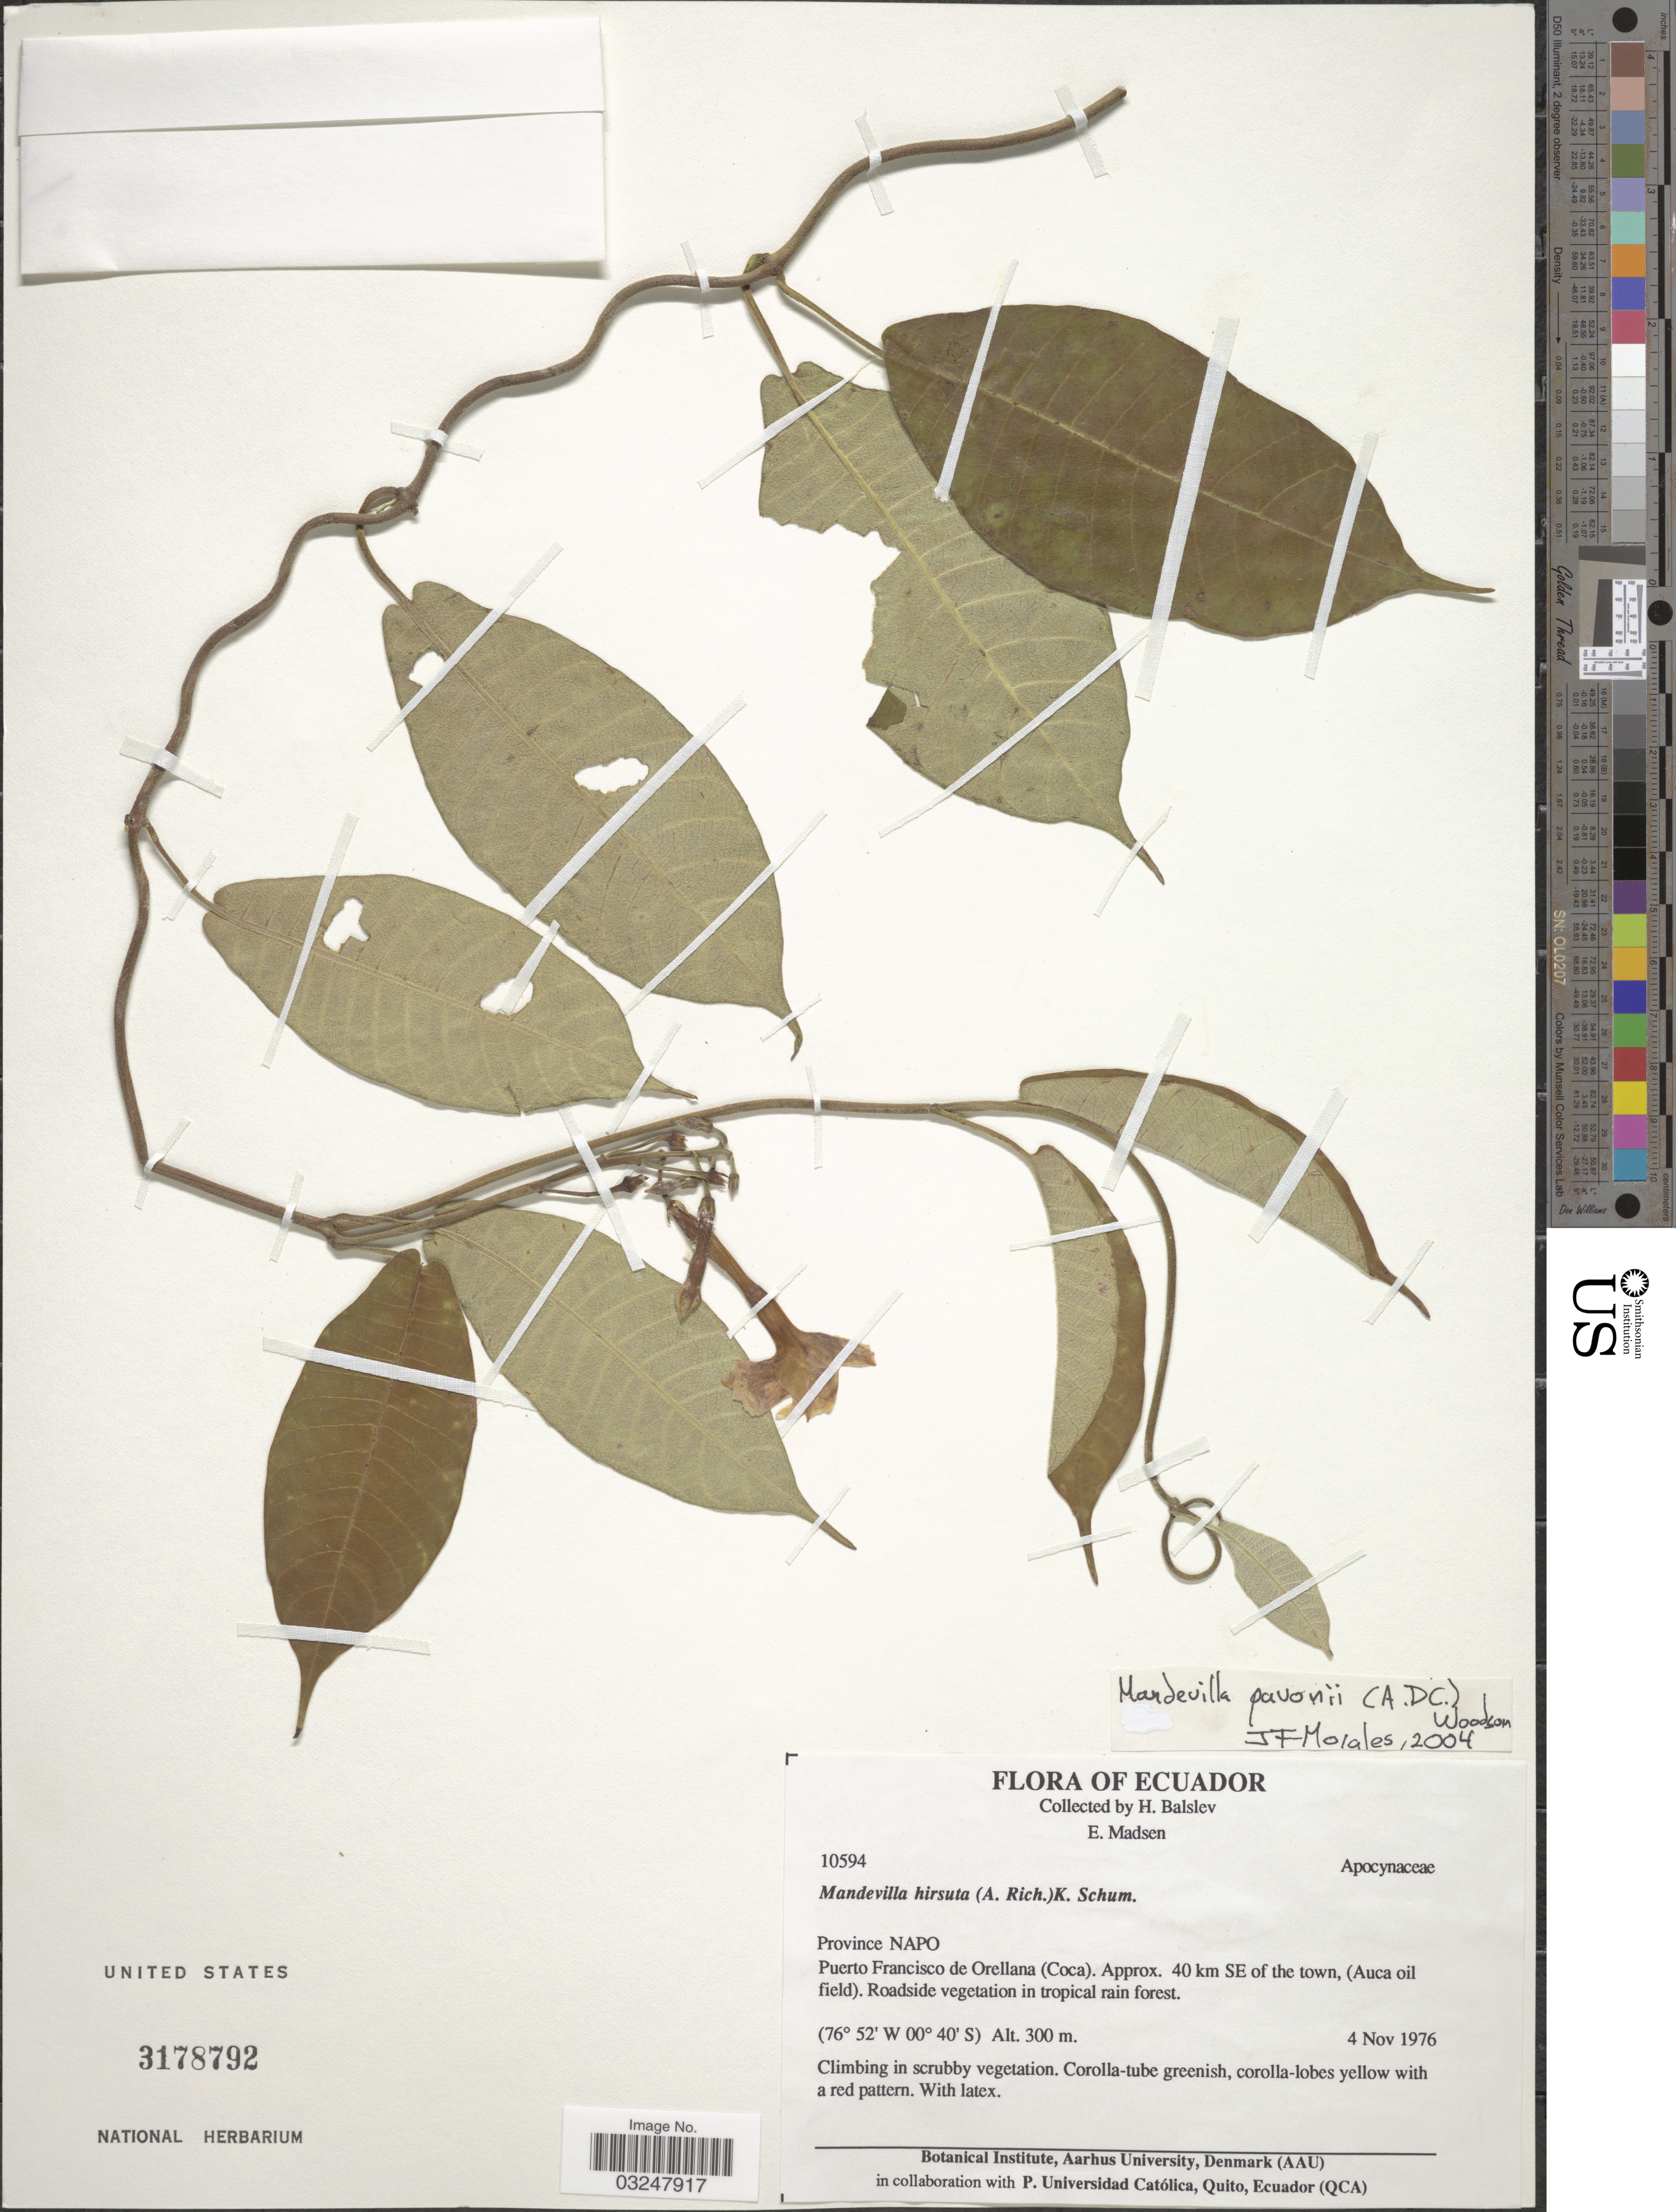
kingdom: Plantae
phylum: Tracheophyta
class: Magnoliopsida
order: Gentianales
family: Apocynaceae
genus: Mandevilla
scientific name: Mandevilla pavonii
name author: (A. DC.) Woodson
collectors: H. Balslev & E. Madsen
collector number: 10594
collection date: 1976-11-04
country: Ecuador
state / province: Napo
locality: Puerto Francisco de Orellana (Coca), Approx. 40 km SE of the town, (Auca oil field).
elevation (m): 300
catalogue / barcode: US 3178792